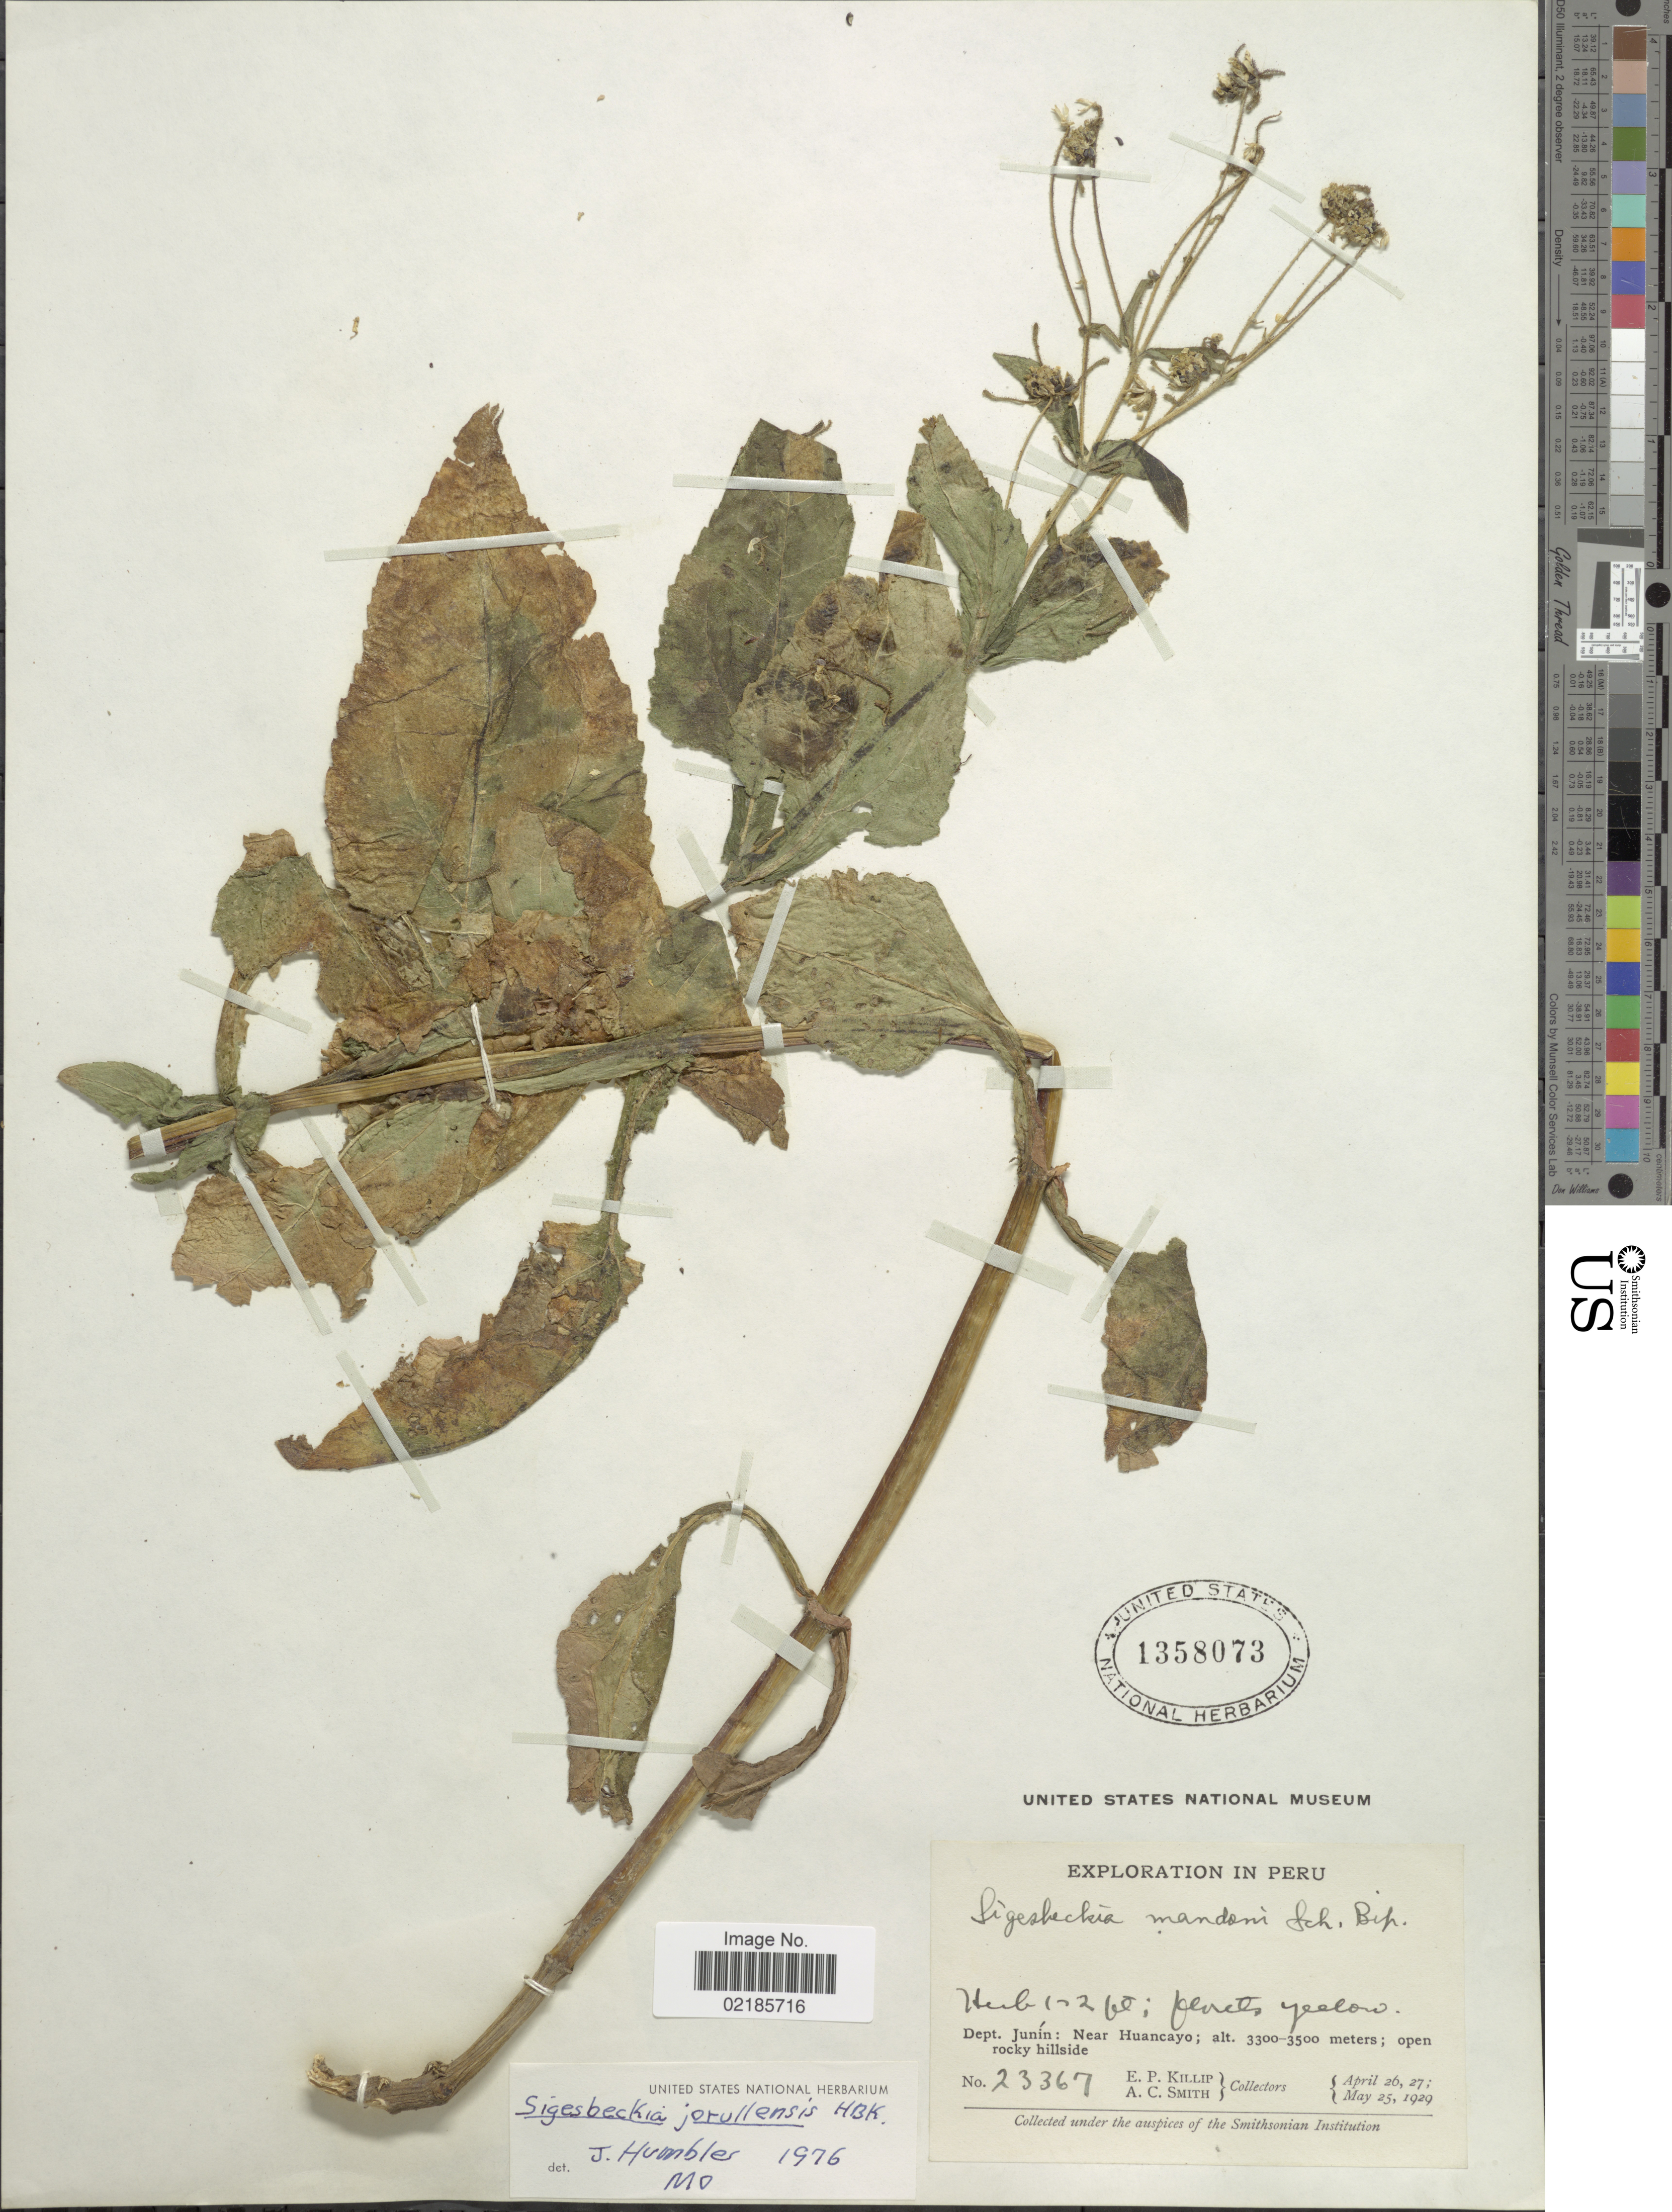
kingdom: Plantae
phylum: Tracheophyta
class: Magnoliopsida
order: Asterales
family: Asteraceae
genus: Sigesbeckia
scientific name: Sigesbeckia jorullensis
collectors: E. P. Killip & A. C. Smith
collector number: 23367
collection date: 1929-04-26/1929-05-25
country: Peru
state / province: Junín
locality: Near Huancayo, open rocky hillside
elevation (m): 3300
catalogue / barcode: US 1358073